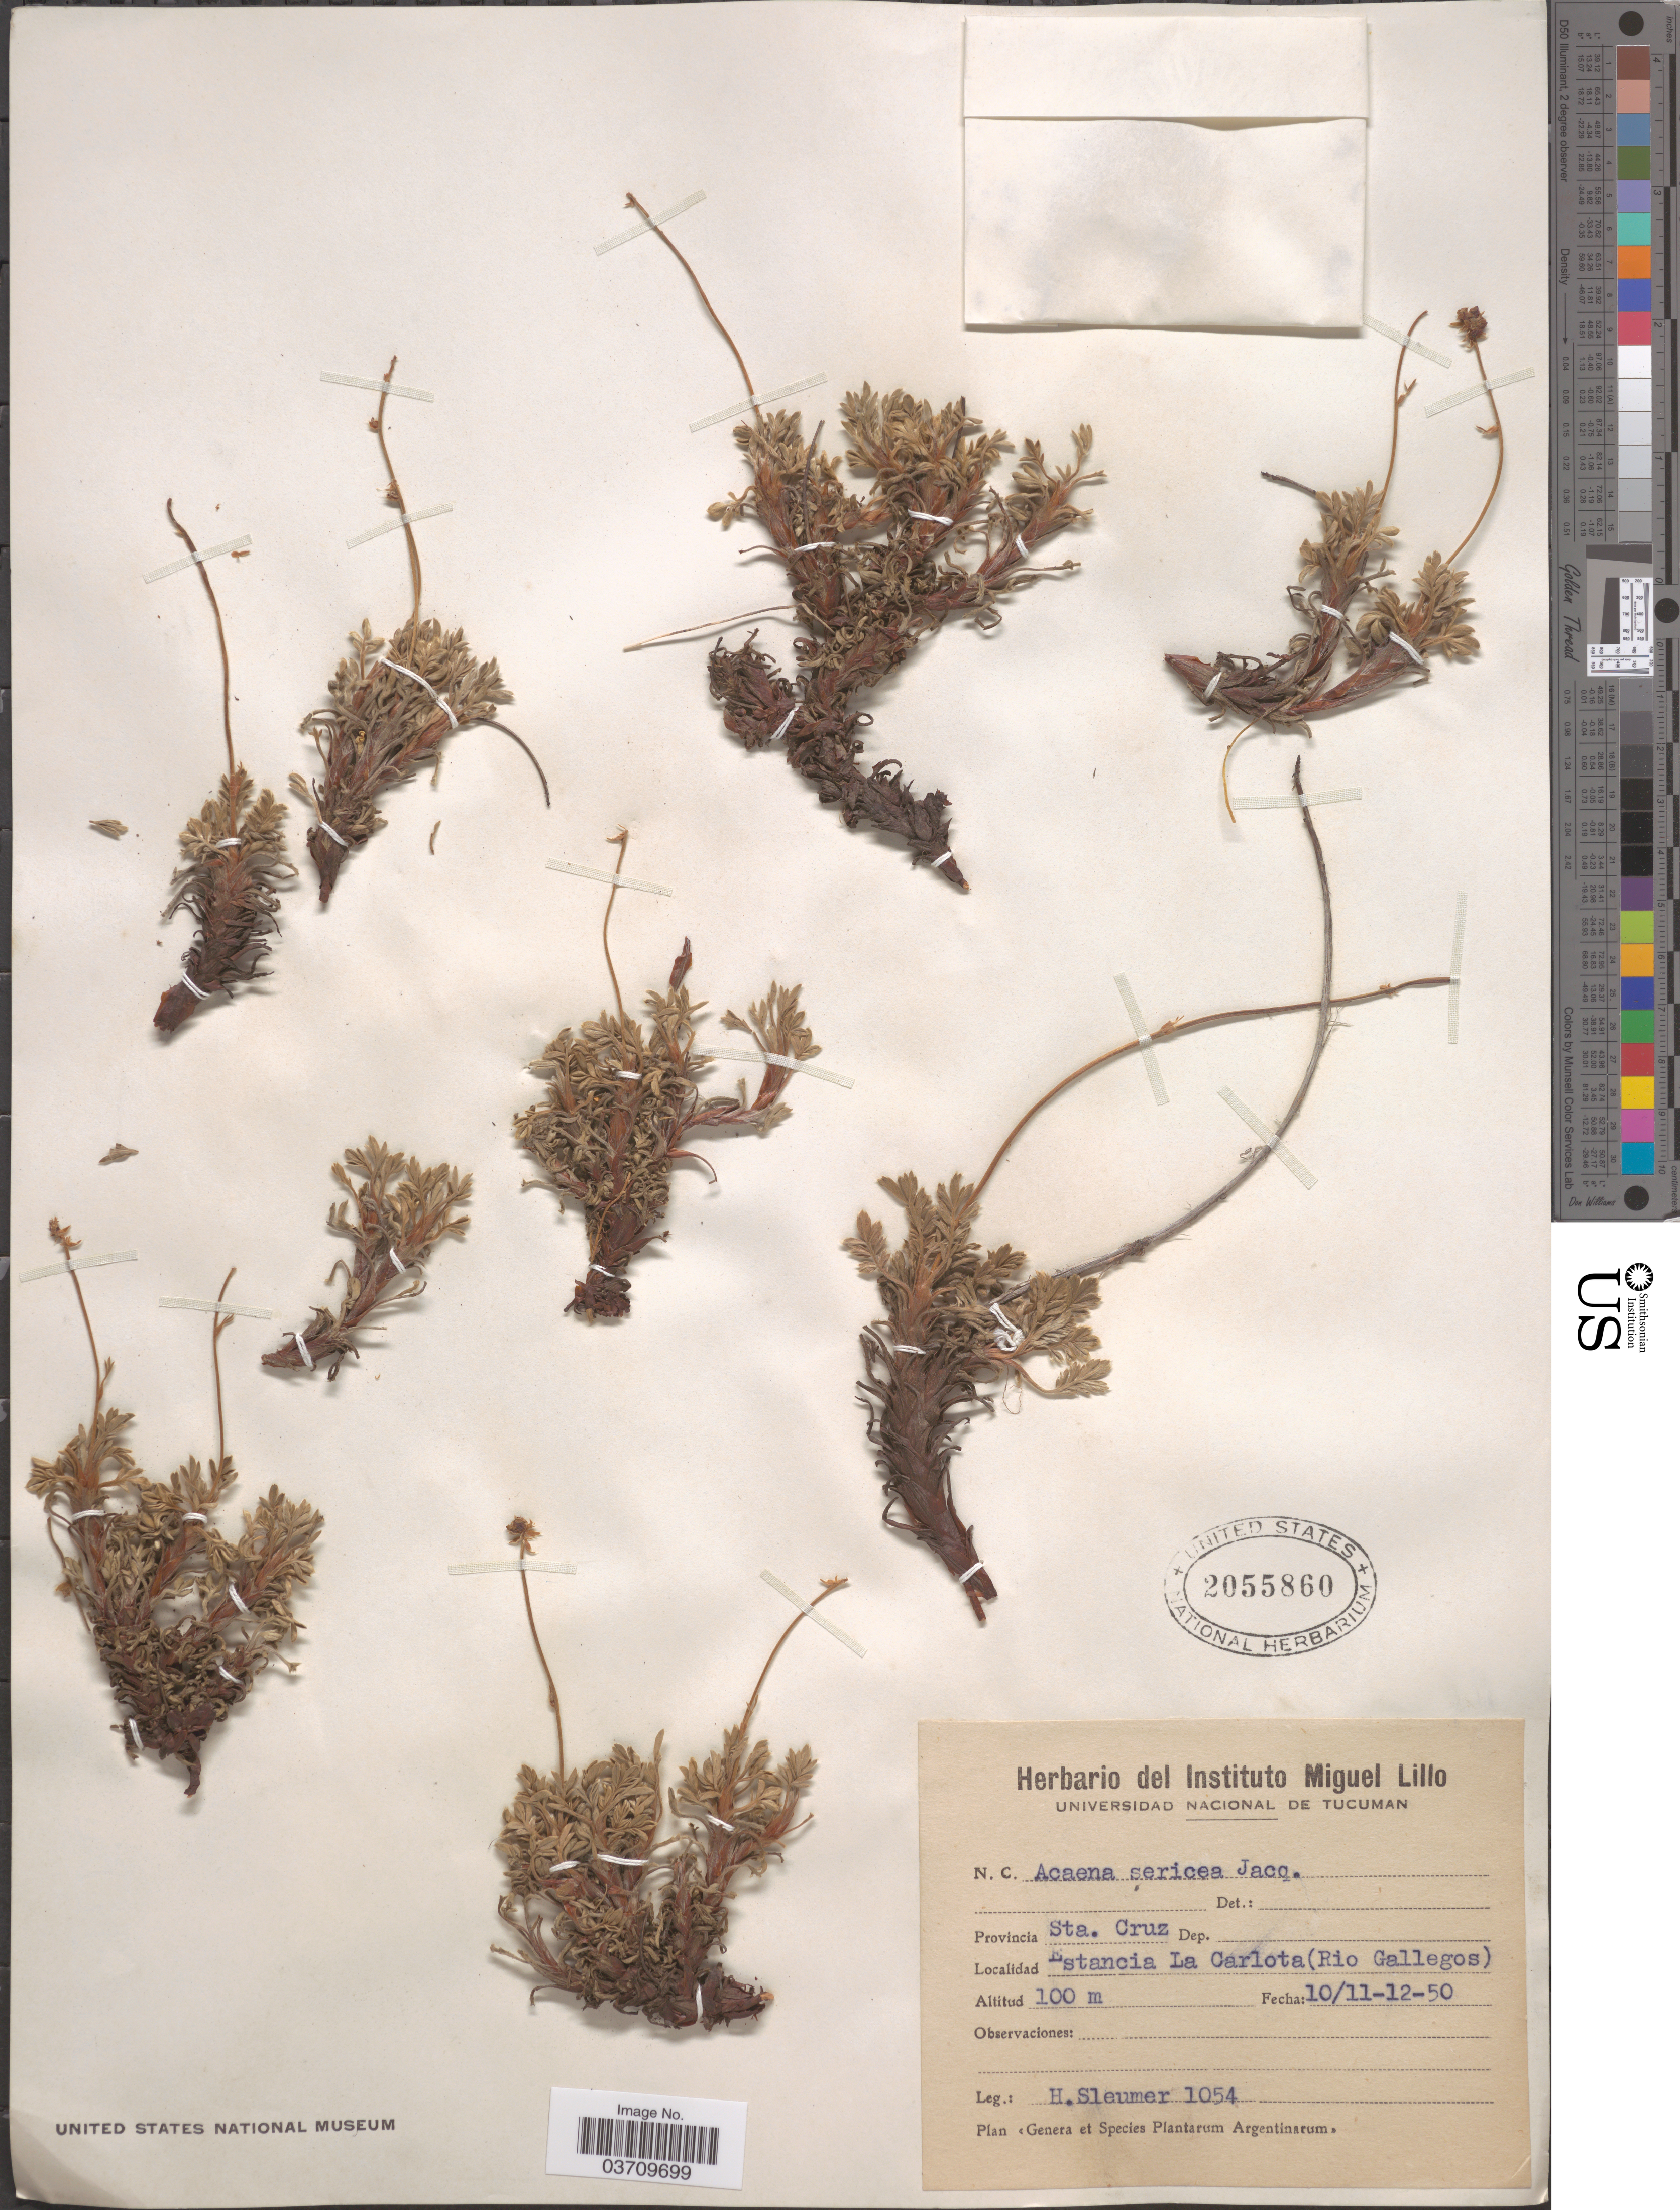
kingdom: Plantae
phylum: Tracheophyta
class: Magnoliopsida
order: Rosales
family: Rosaceae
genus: Acaena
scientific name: Acaena sericea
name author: J. Jacq.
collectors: H. O. Sleumer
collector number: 1054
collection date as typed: Transcribed d/m/y: 10/12/50 to 11/12/50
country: Argentina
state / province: Santa Cruz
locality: Estancia La Carlota (Rio Gallegos).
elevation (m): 100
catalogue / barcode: US 2055860